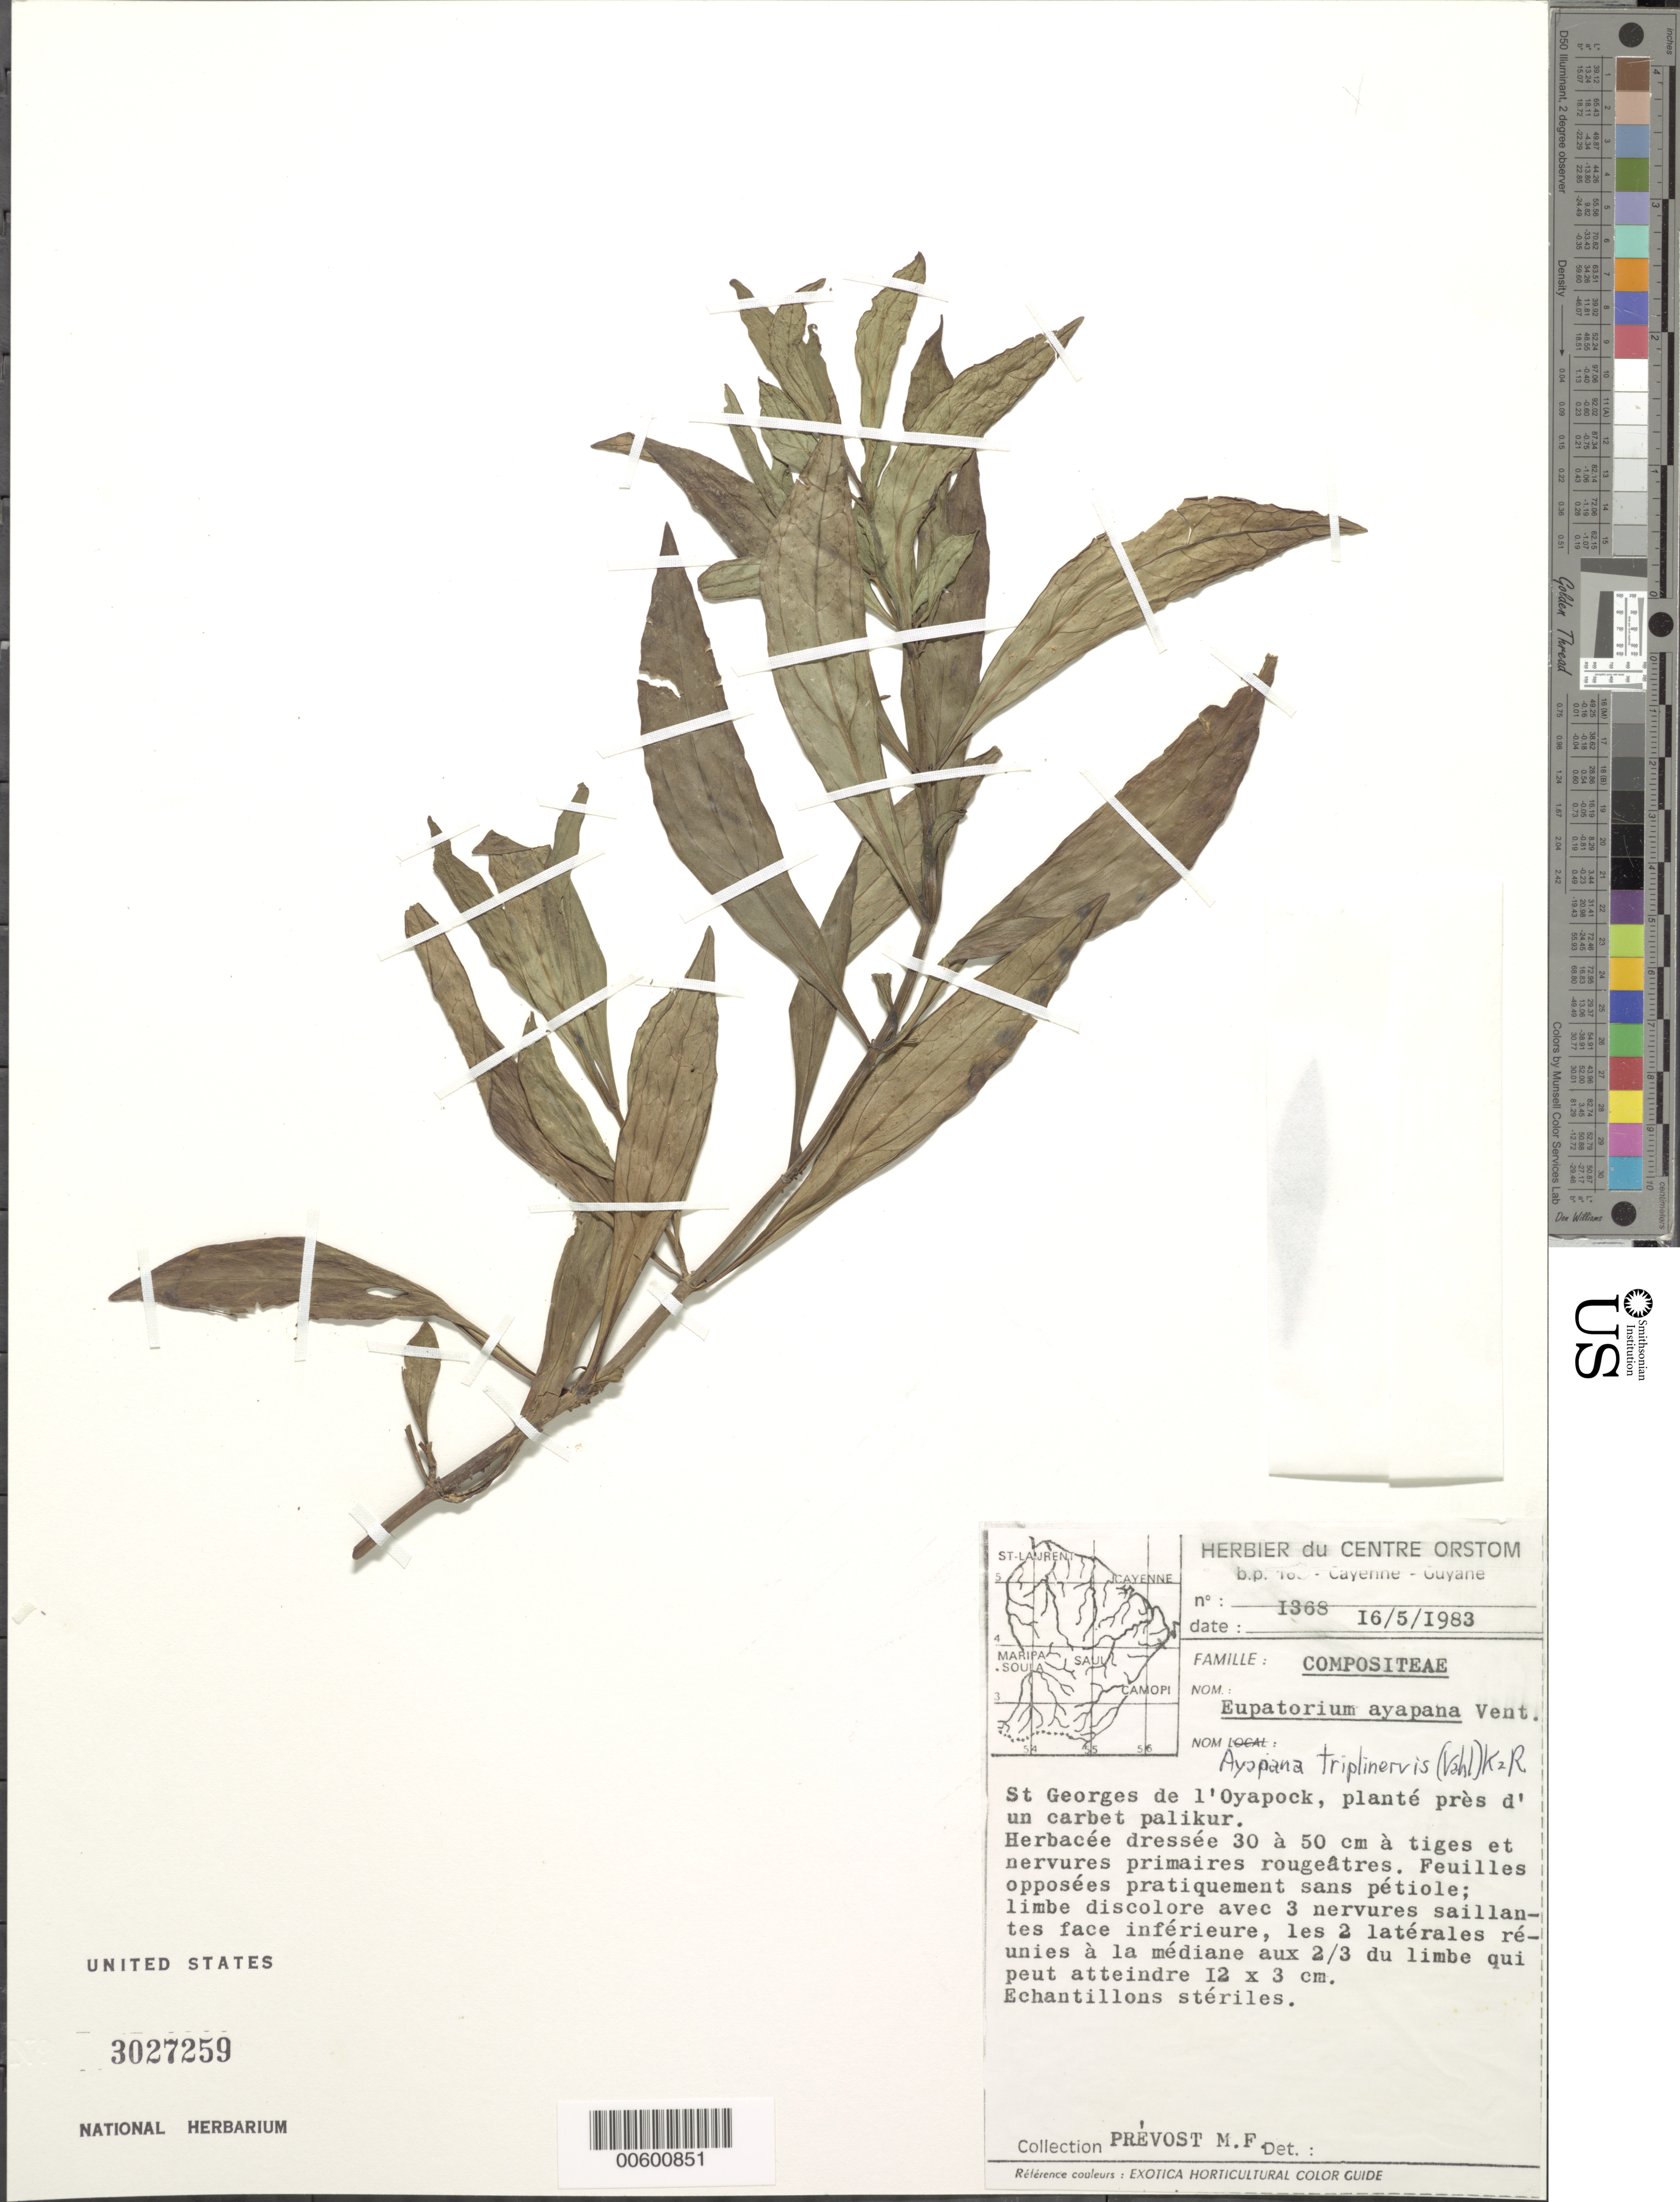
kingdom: Plantae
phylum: Tracheophyta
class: Magnoliopsida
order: Asterales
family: Asteraceae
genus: Ayapana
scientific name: Ayapana triplinervis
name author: (Vahl) R.M. King & H. Rob.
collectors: M.-F. Prévost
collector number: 1368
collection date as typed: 15-May-83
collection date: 1983-05-15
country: French Guiana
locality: St. Georges de l'Oyapock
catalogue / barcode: US 3027259